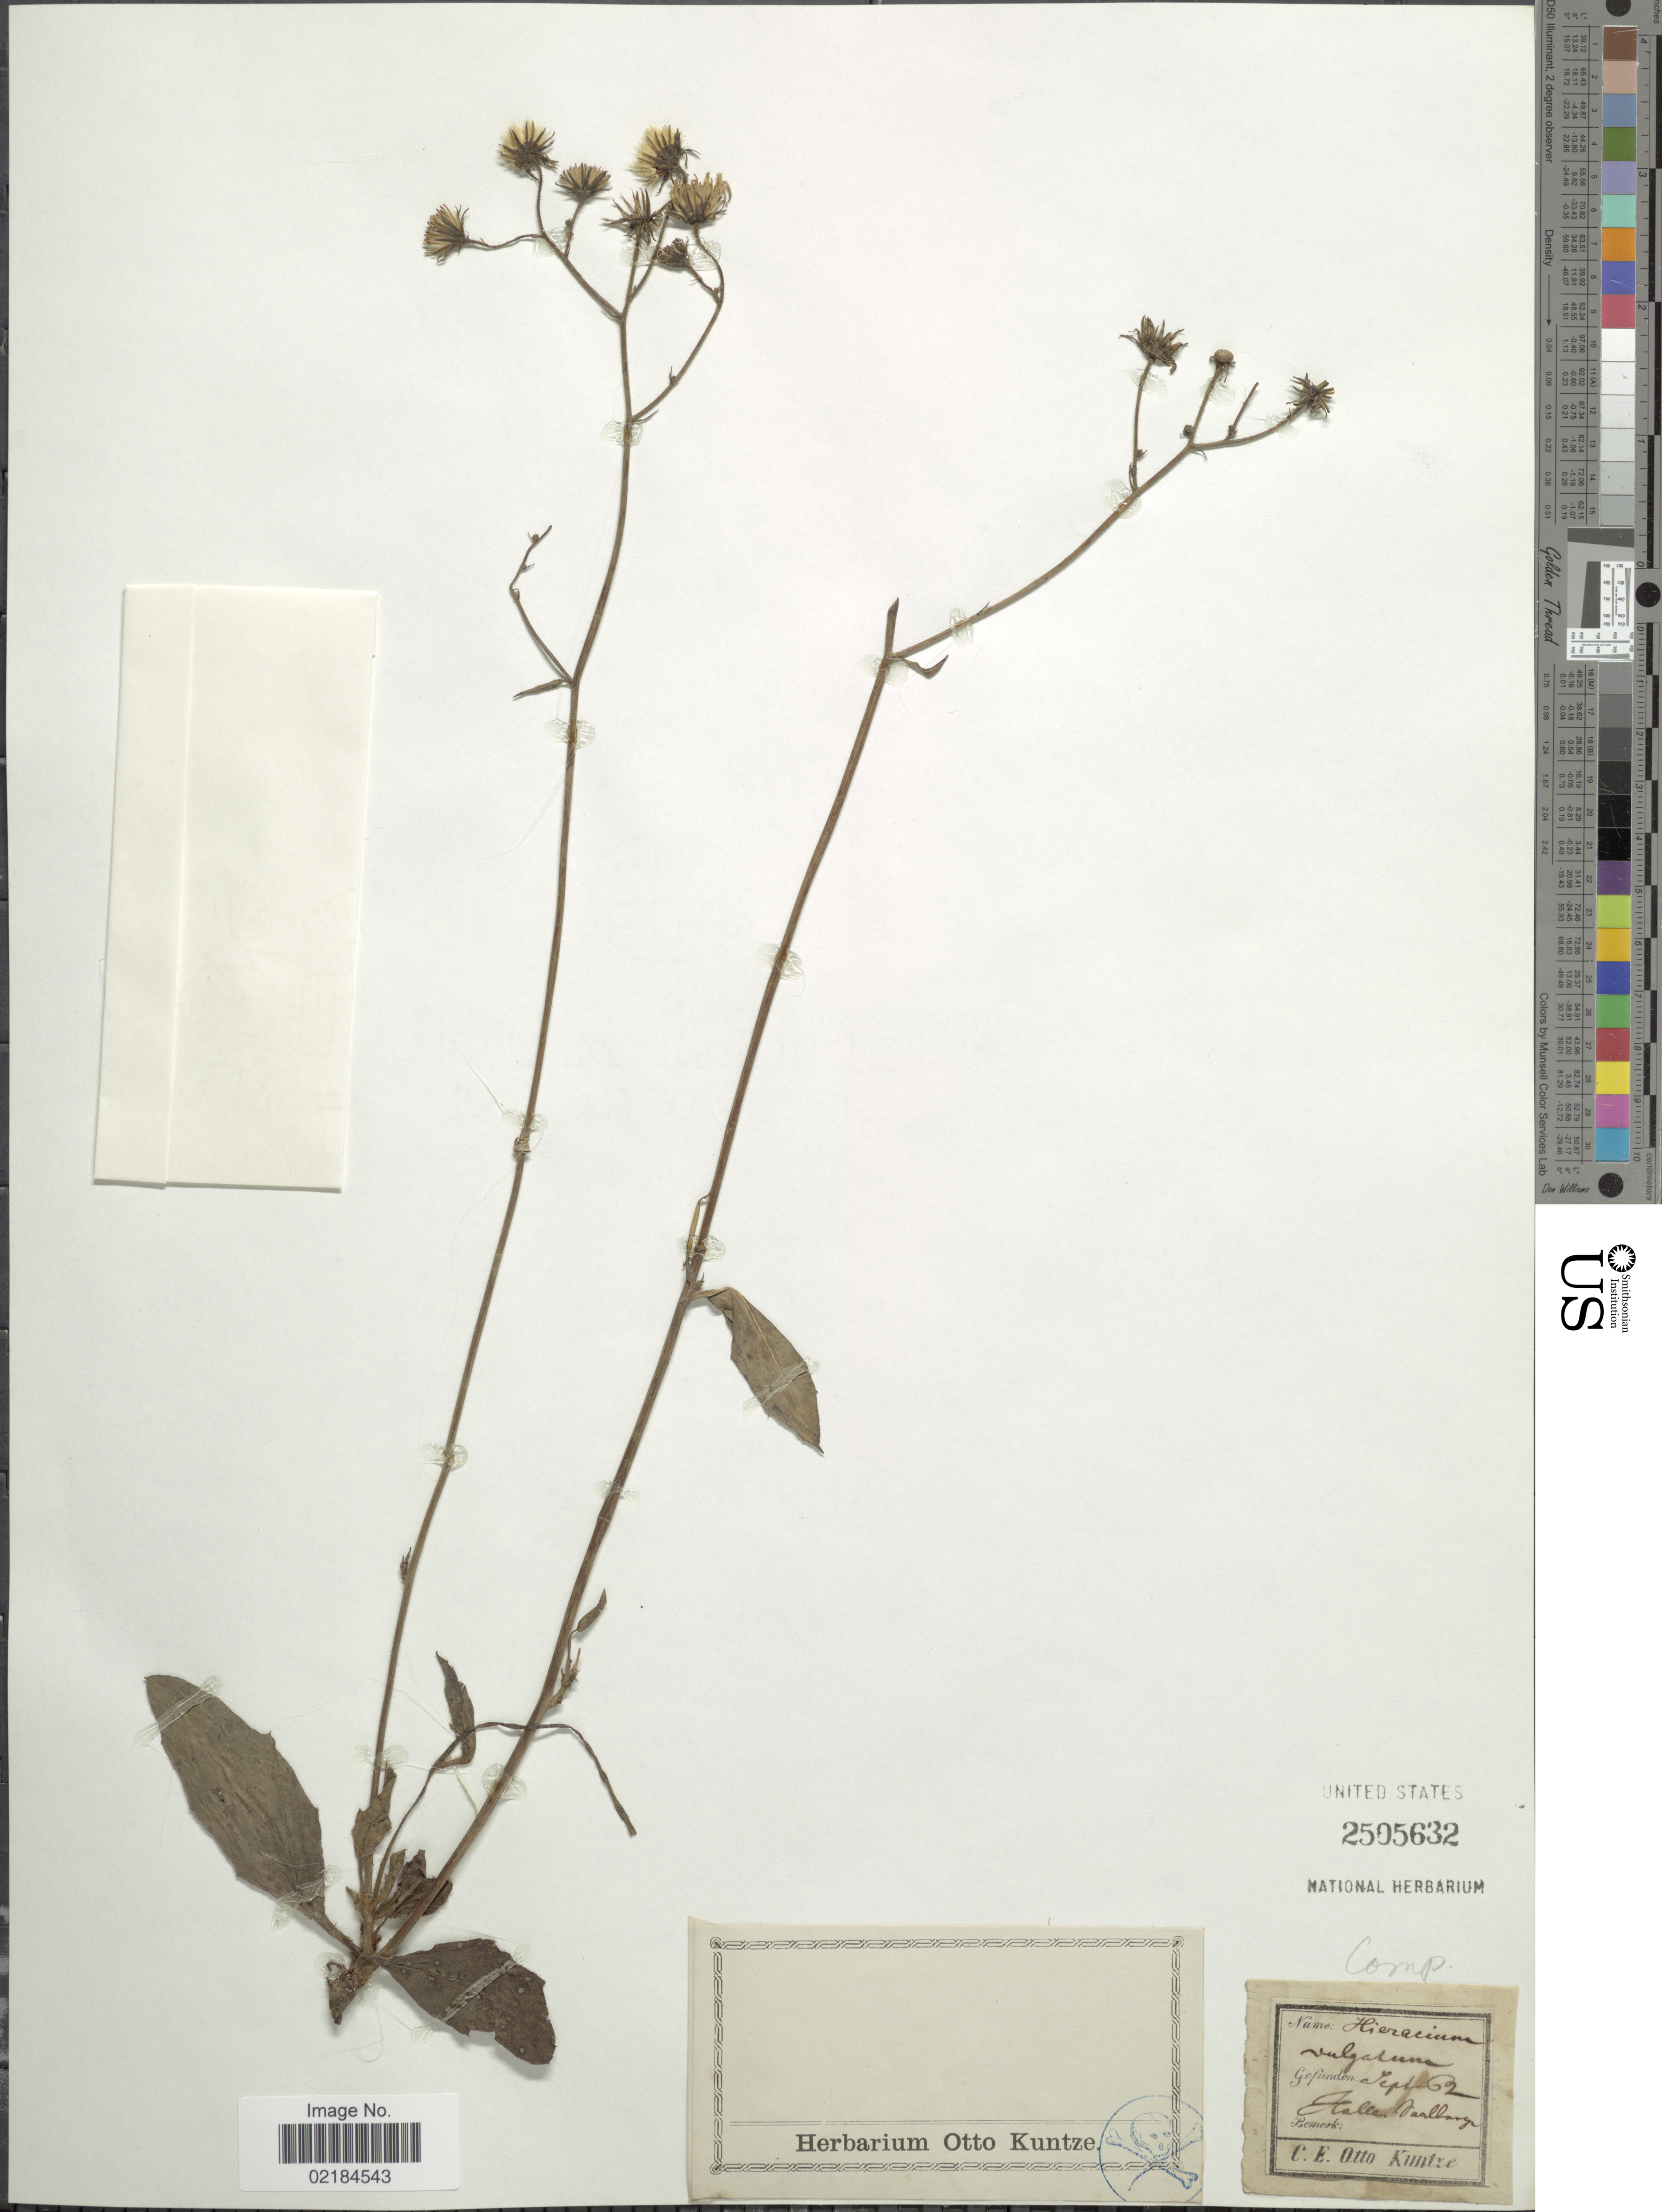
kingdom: Plantae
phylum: Tracheophyta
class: Magnoliopsida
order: Asterales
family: Asteraceae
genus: Hieracium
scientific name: Hieracium lachenalii subsp. cruenifolium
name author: (Dahlst. & Lübeck) Zahn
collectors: ex Herb. O. Kuntze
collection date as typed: Transcribed d/m/y: /9/62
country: Germany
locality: Halle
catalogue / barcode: US 2505632